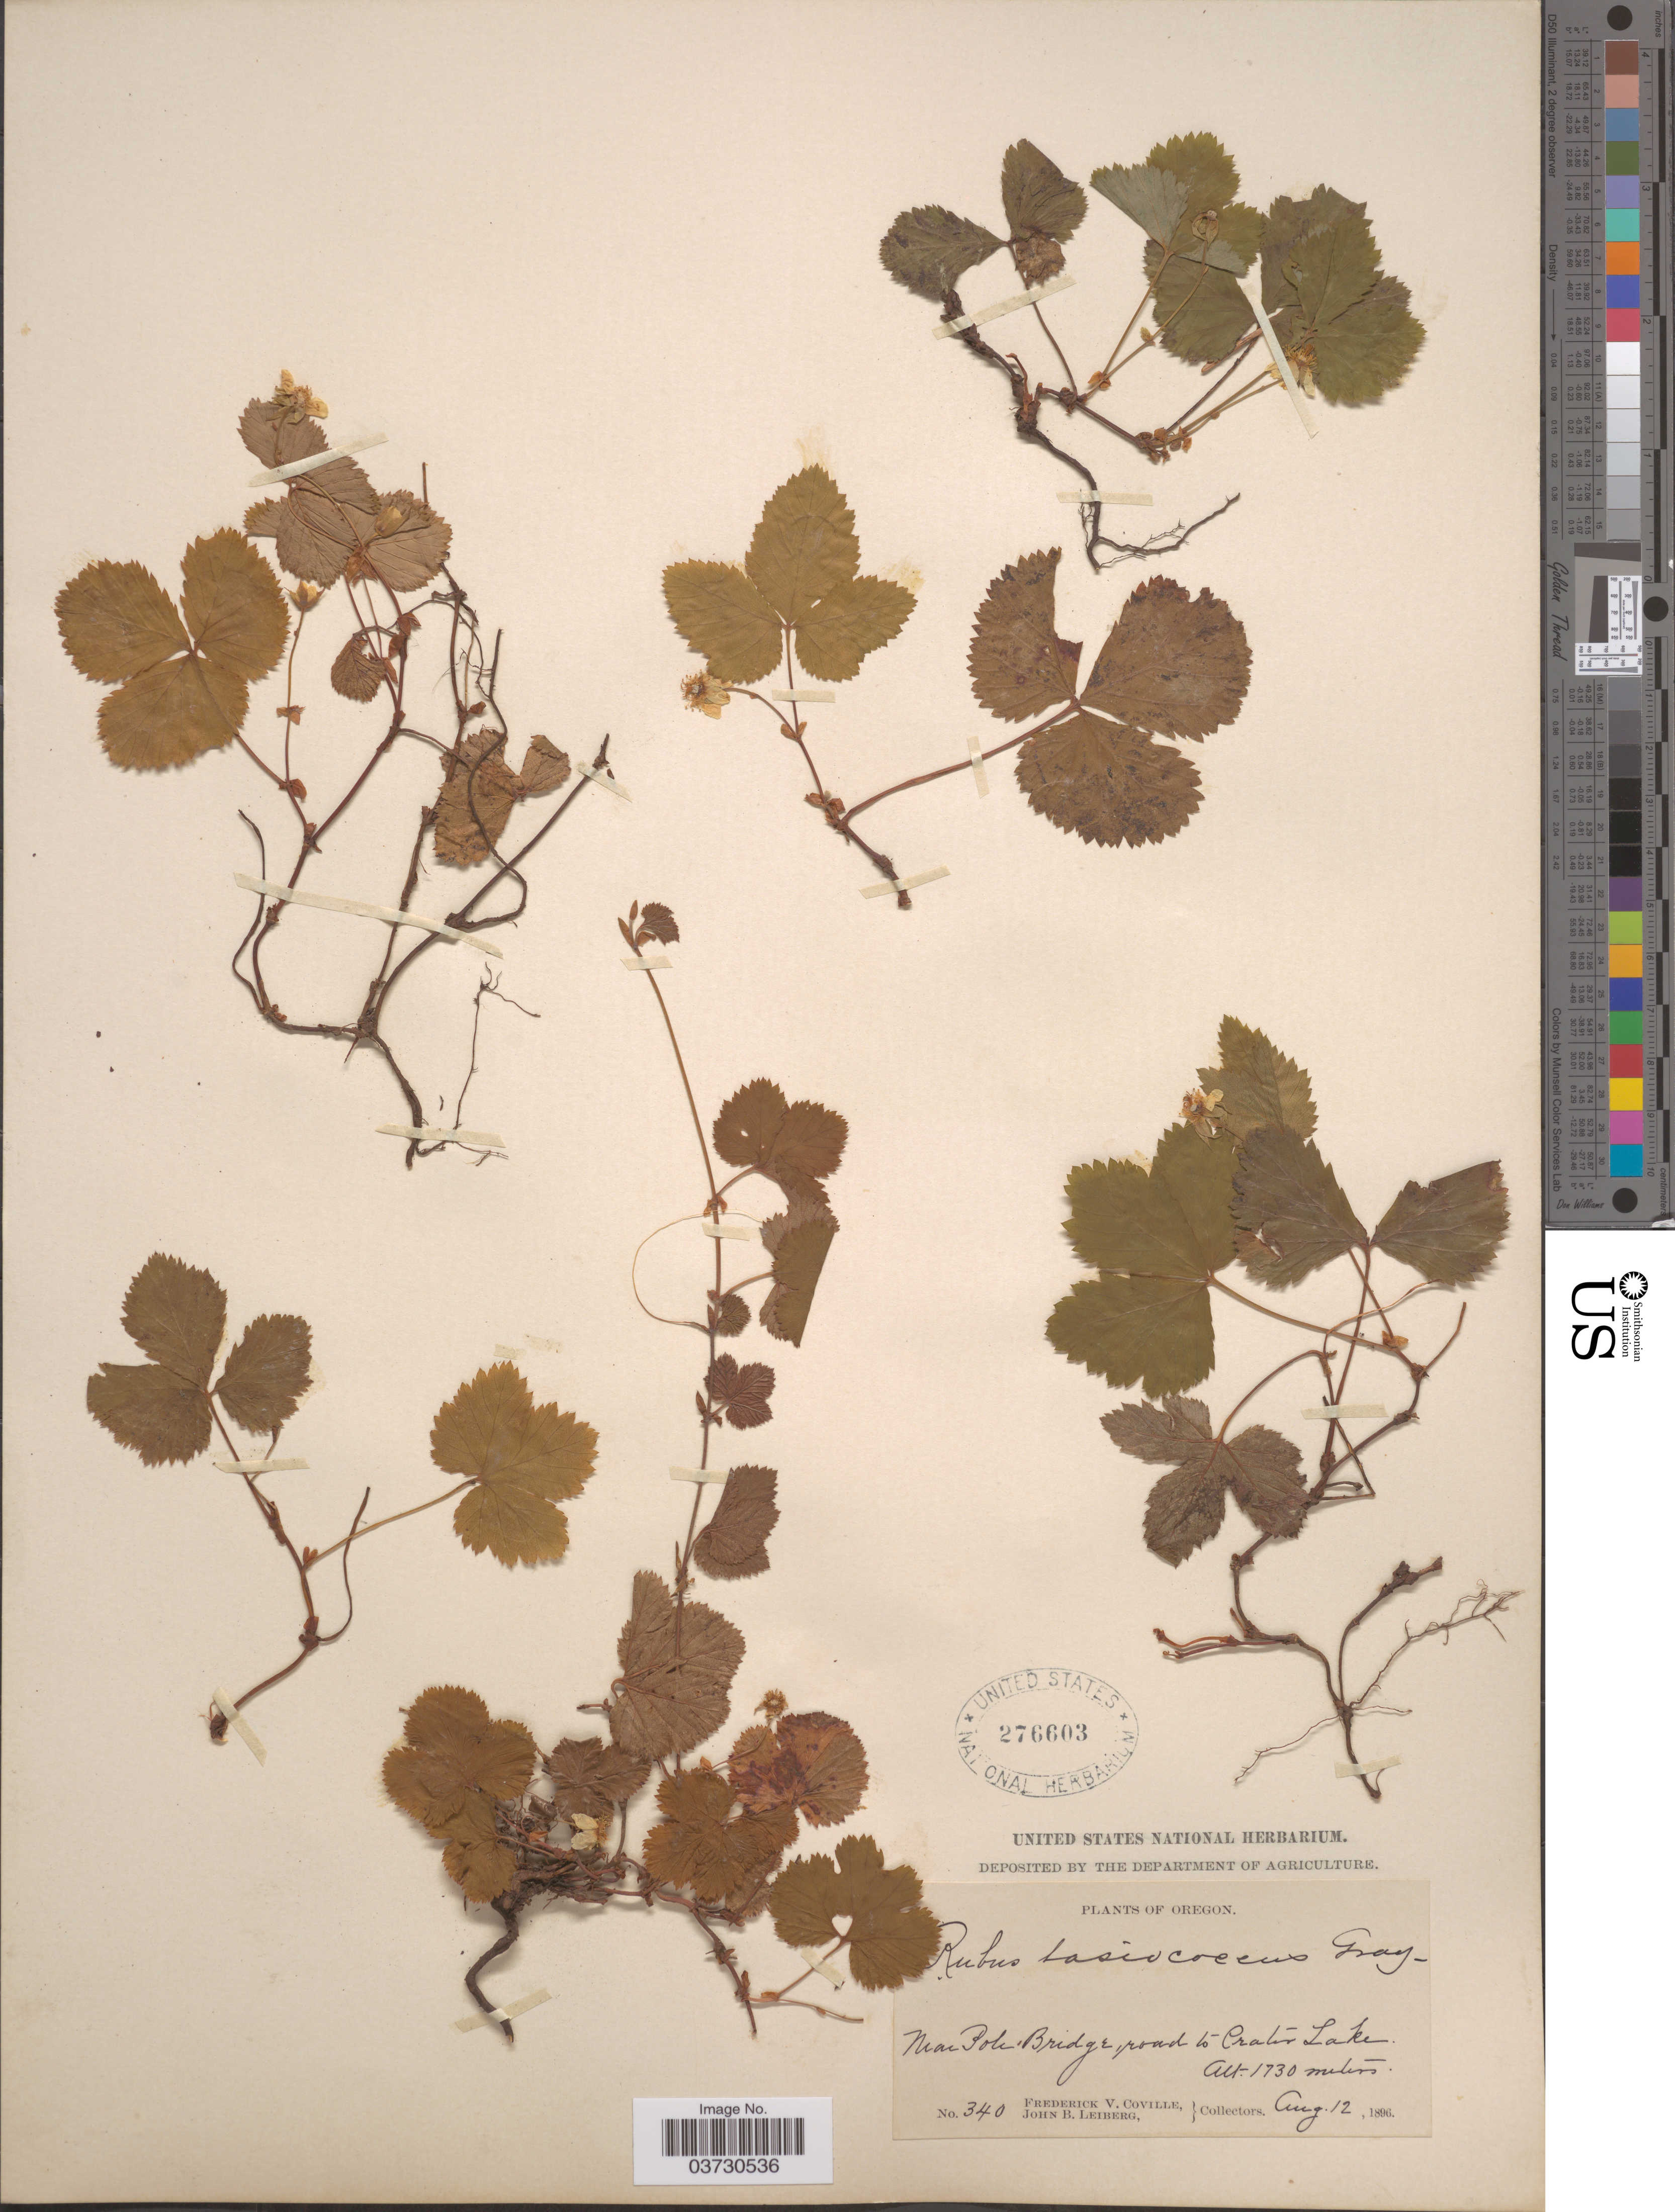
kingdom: Plantae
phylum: Tracheophyta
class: Magnoliopsida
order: Rosales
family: Rosaceae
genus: Rubus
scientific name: Rubus lasiococcus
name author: A. Gray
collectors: F. V. Coville & J. B. Leiberg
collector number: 340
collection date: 1896-08-12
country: United States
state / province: Oregon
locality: Near Pole Bridge, road to Crater Lake.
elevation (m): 1730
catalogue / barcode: US 276603